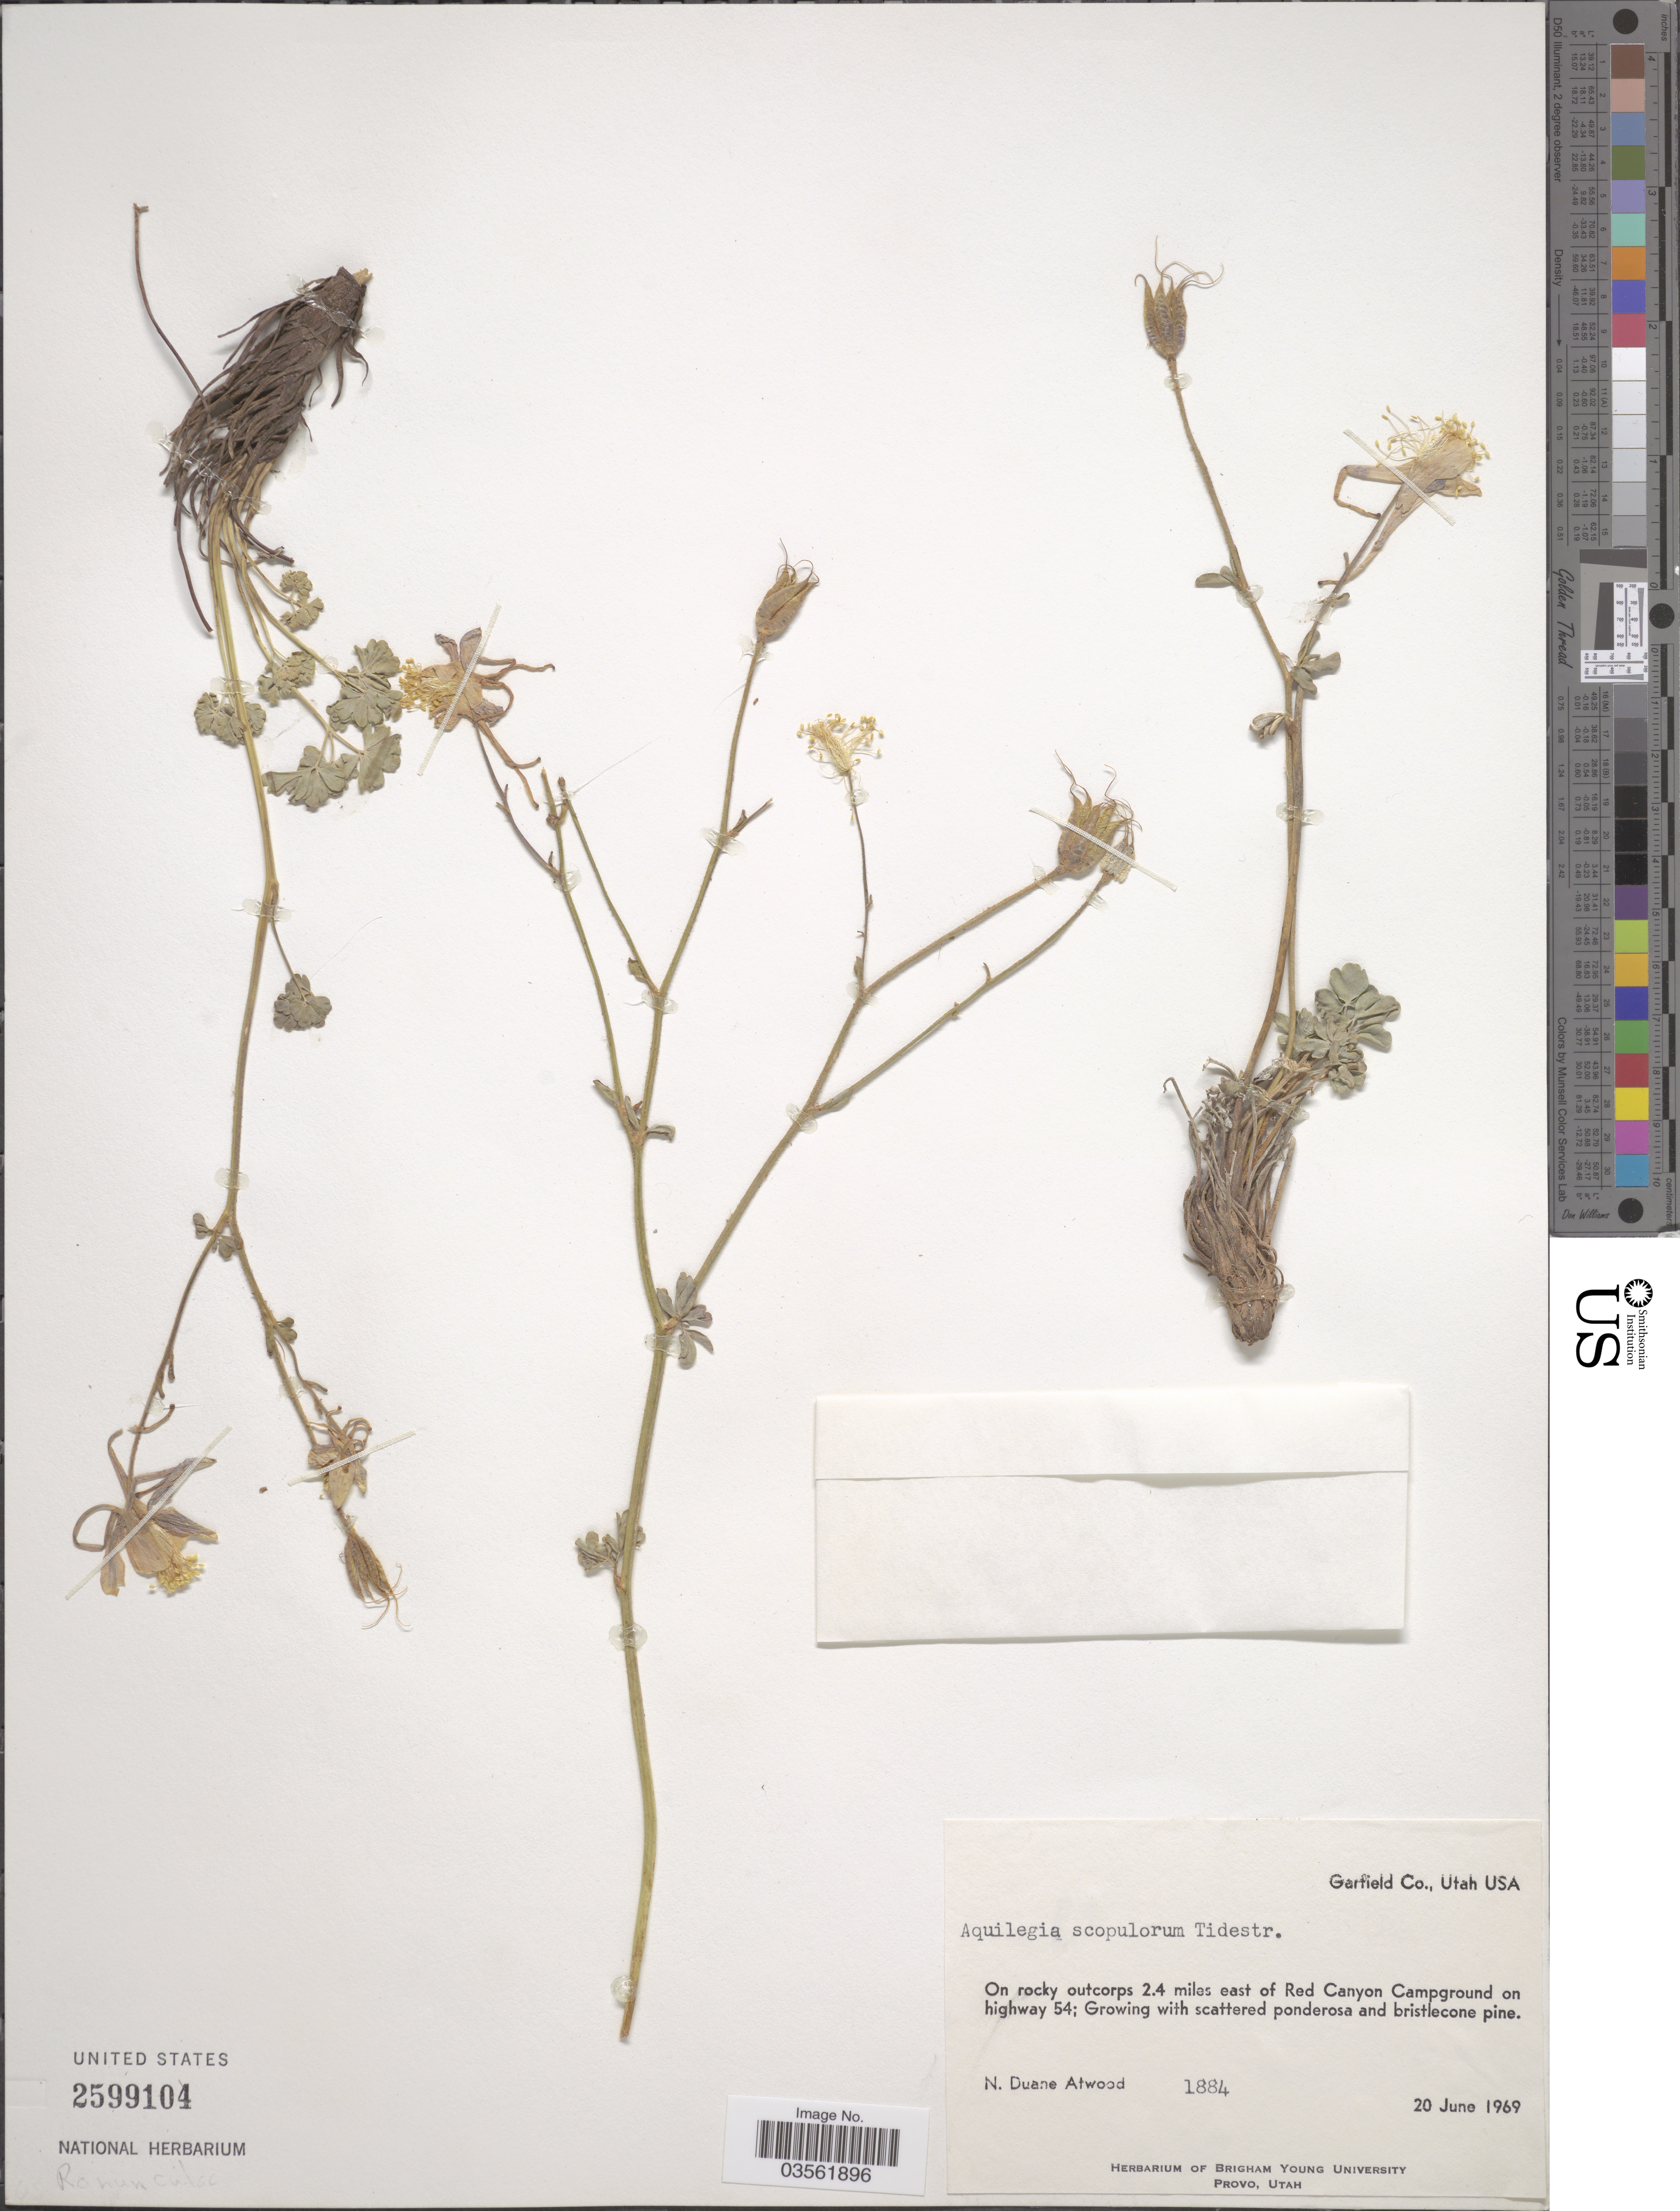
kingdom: Plantae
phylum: Tracheophyta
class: Magnoliopsida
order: Ranunculales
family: Ranunculaceae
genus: Aquilegia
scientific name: Aquilegia scopulorum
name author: Tidestr.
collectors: N. Atwood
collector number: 1884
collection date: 1969-06-20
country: United States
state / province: Utah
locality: Garfield Co. On rocky outcorps 2.4 miles east of Red Canyon Campground on highway 54.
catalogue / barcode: US 2599104